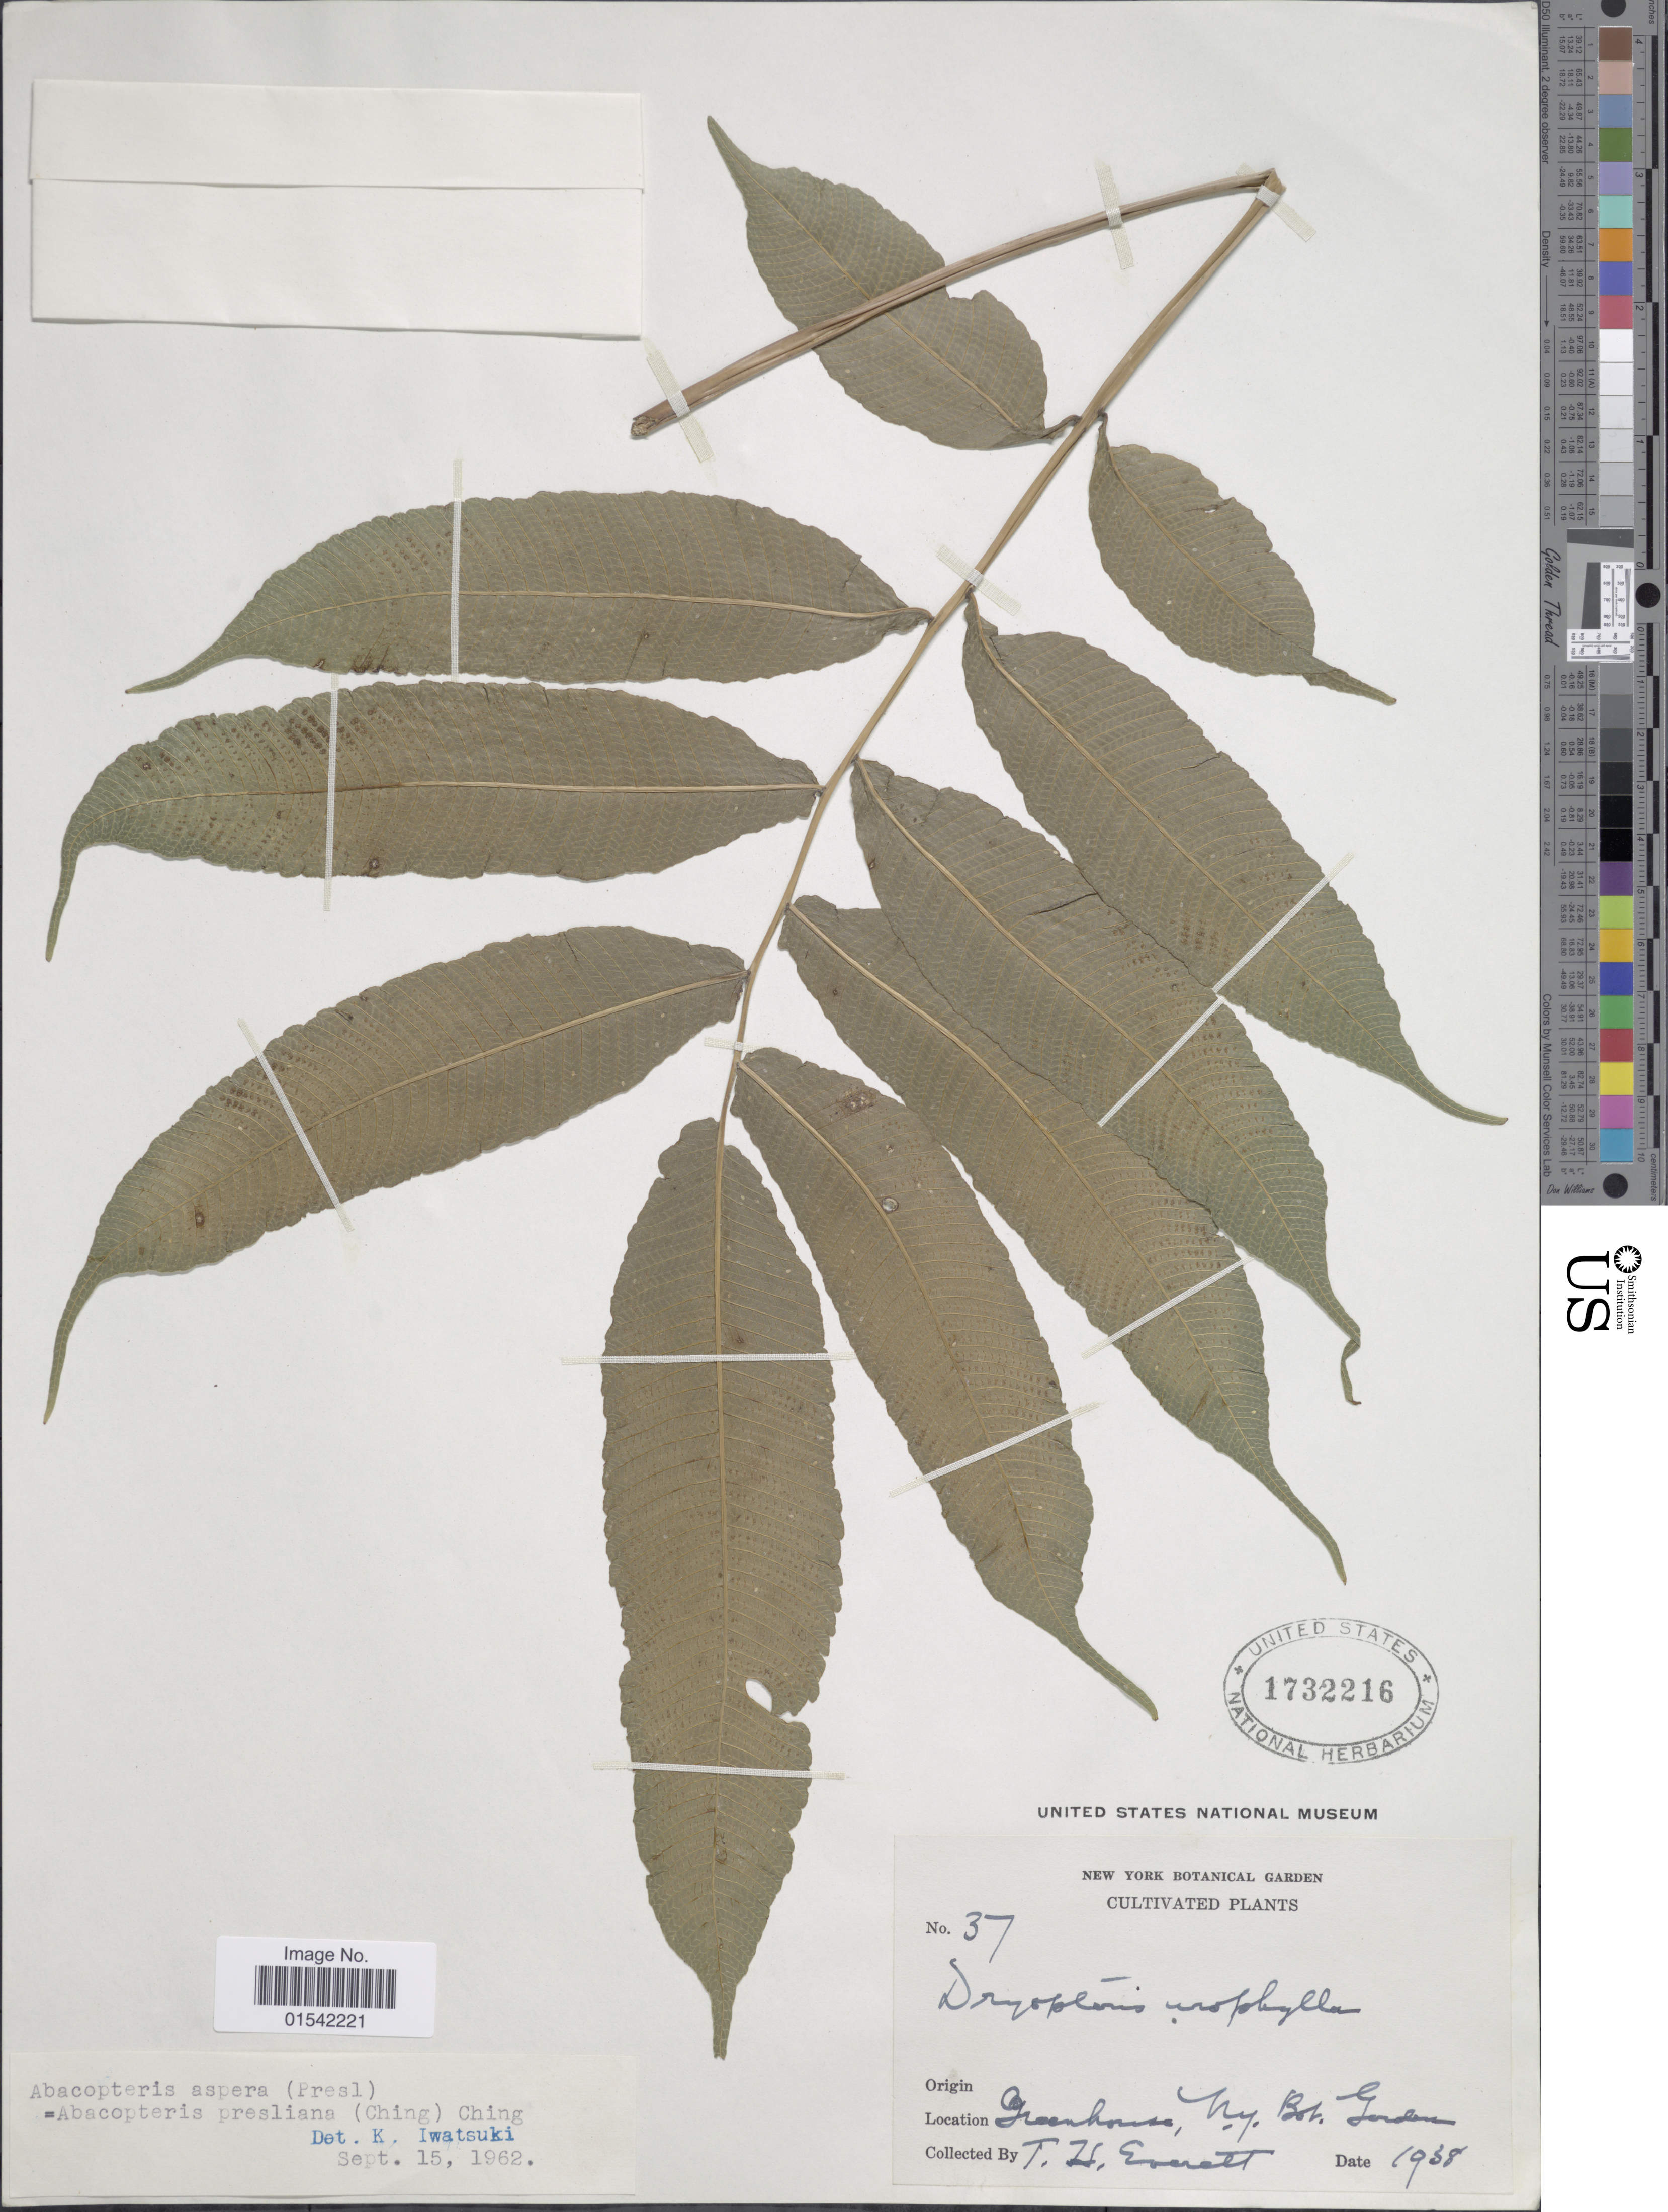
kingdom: Plantae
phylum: Tracheophyta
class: Polypodiopsida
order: Polypodiales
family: Thelypteridaceae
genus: Cyclosorus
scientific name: Cyclosorus urophyllus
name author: (Wall. ex Hook.) Tardieu ex Tardieu & C. Chr.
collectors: T. Everett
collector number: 37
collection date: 1938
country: United States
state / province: New York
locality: Greenhouse, N.Y. Bot. Garden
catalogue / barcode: US 1732216